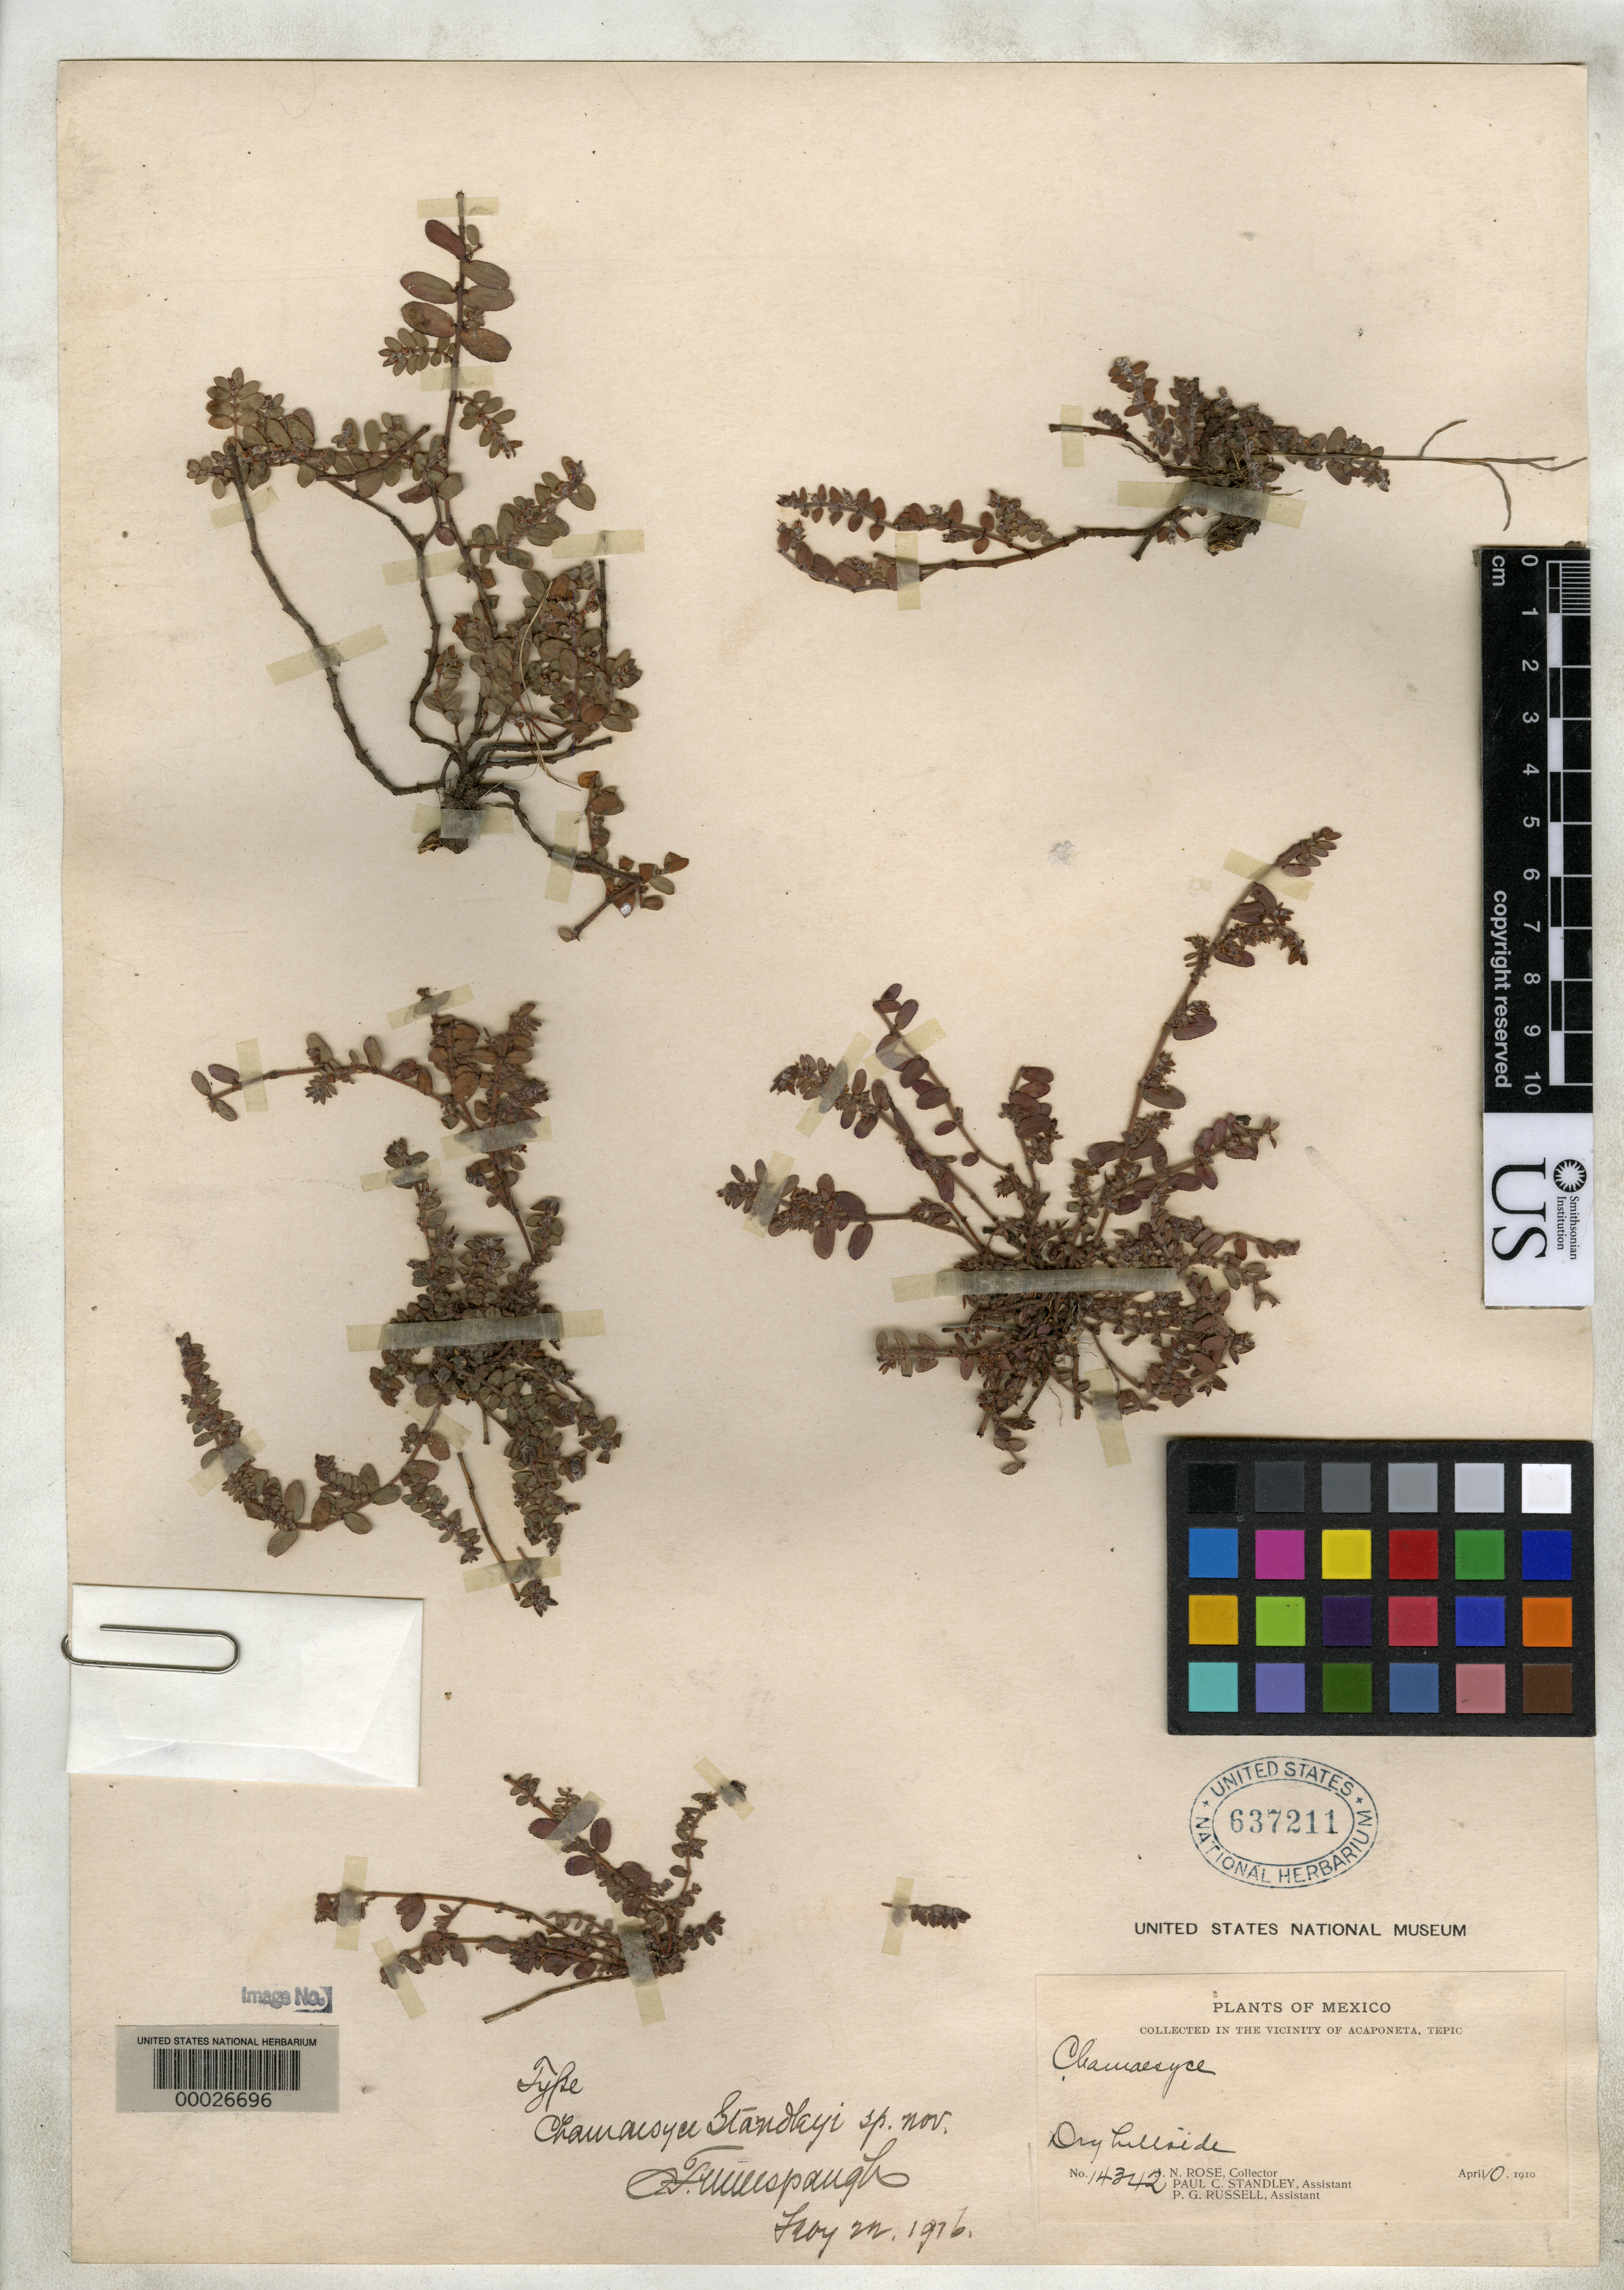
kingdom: Plantae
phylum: Tracheophyta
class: Magnoliopsida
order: Malpighiales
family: Euphorbiaceae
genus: Chamaesyce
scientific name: Chamaesyce standleyi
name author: Millsp.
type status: Holotype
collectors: J. N. Rose, P. C. Standley & P. G. Russell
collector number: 14342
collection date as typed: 10 Apr 1910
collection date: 1910-04-10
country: Mexico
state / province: Nayarit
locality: Vicinity of Acaponeta, Tepic.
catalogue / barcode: US 637211